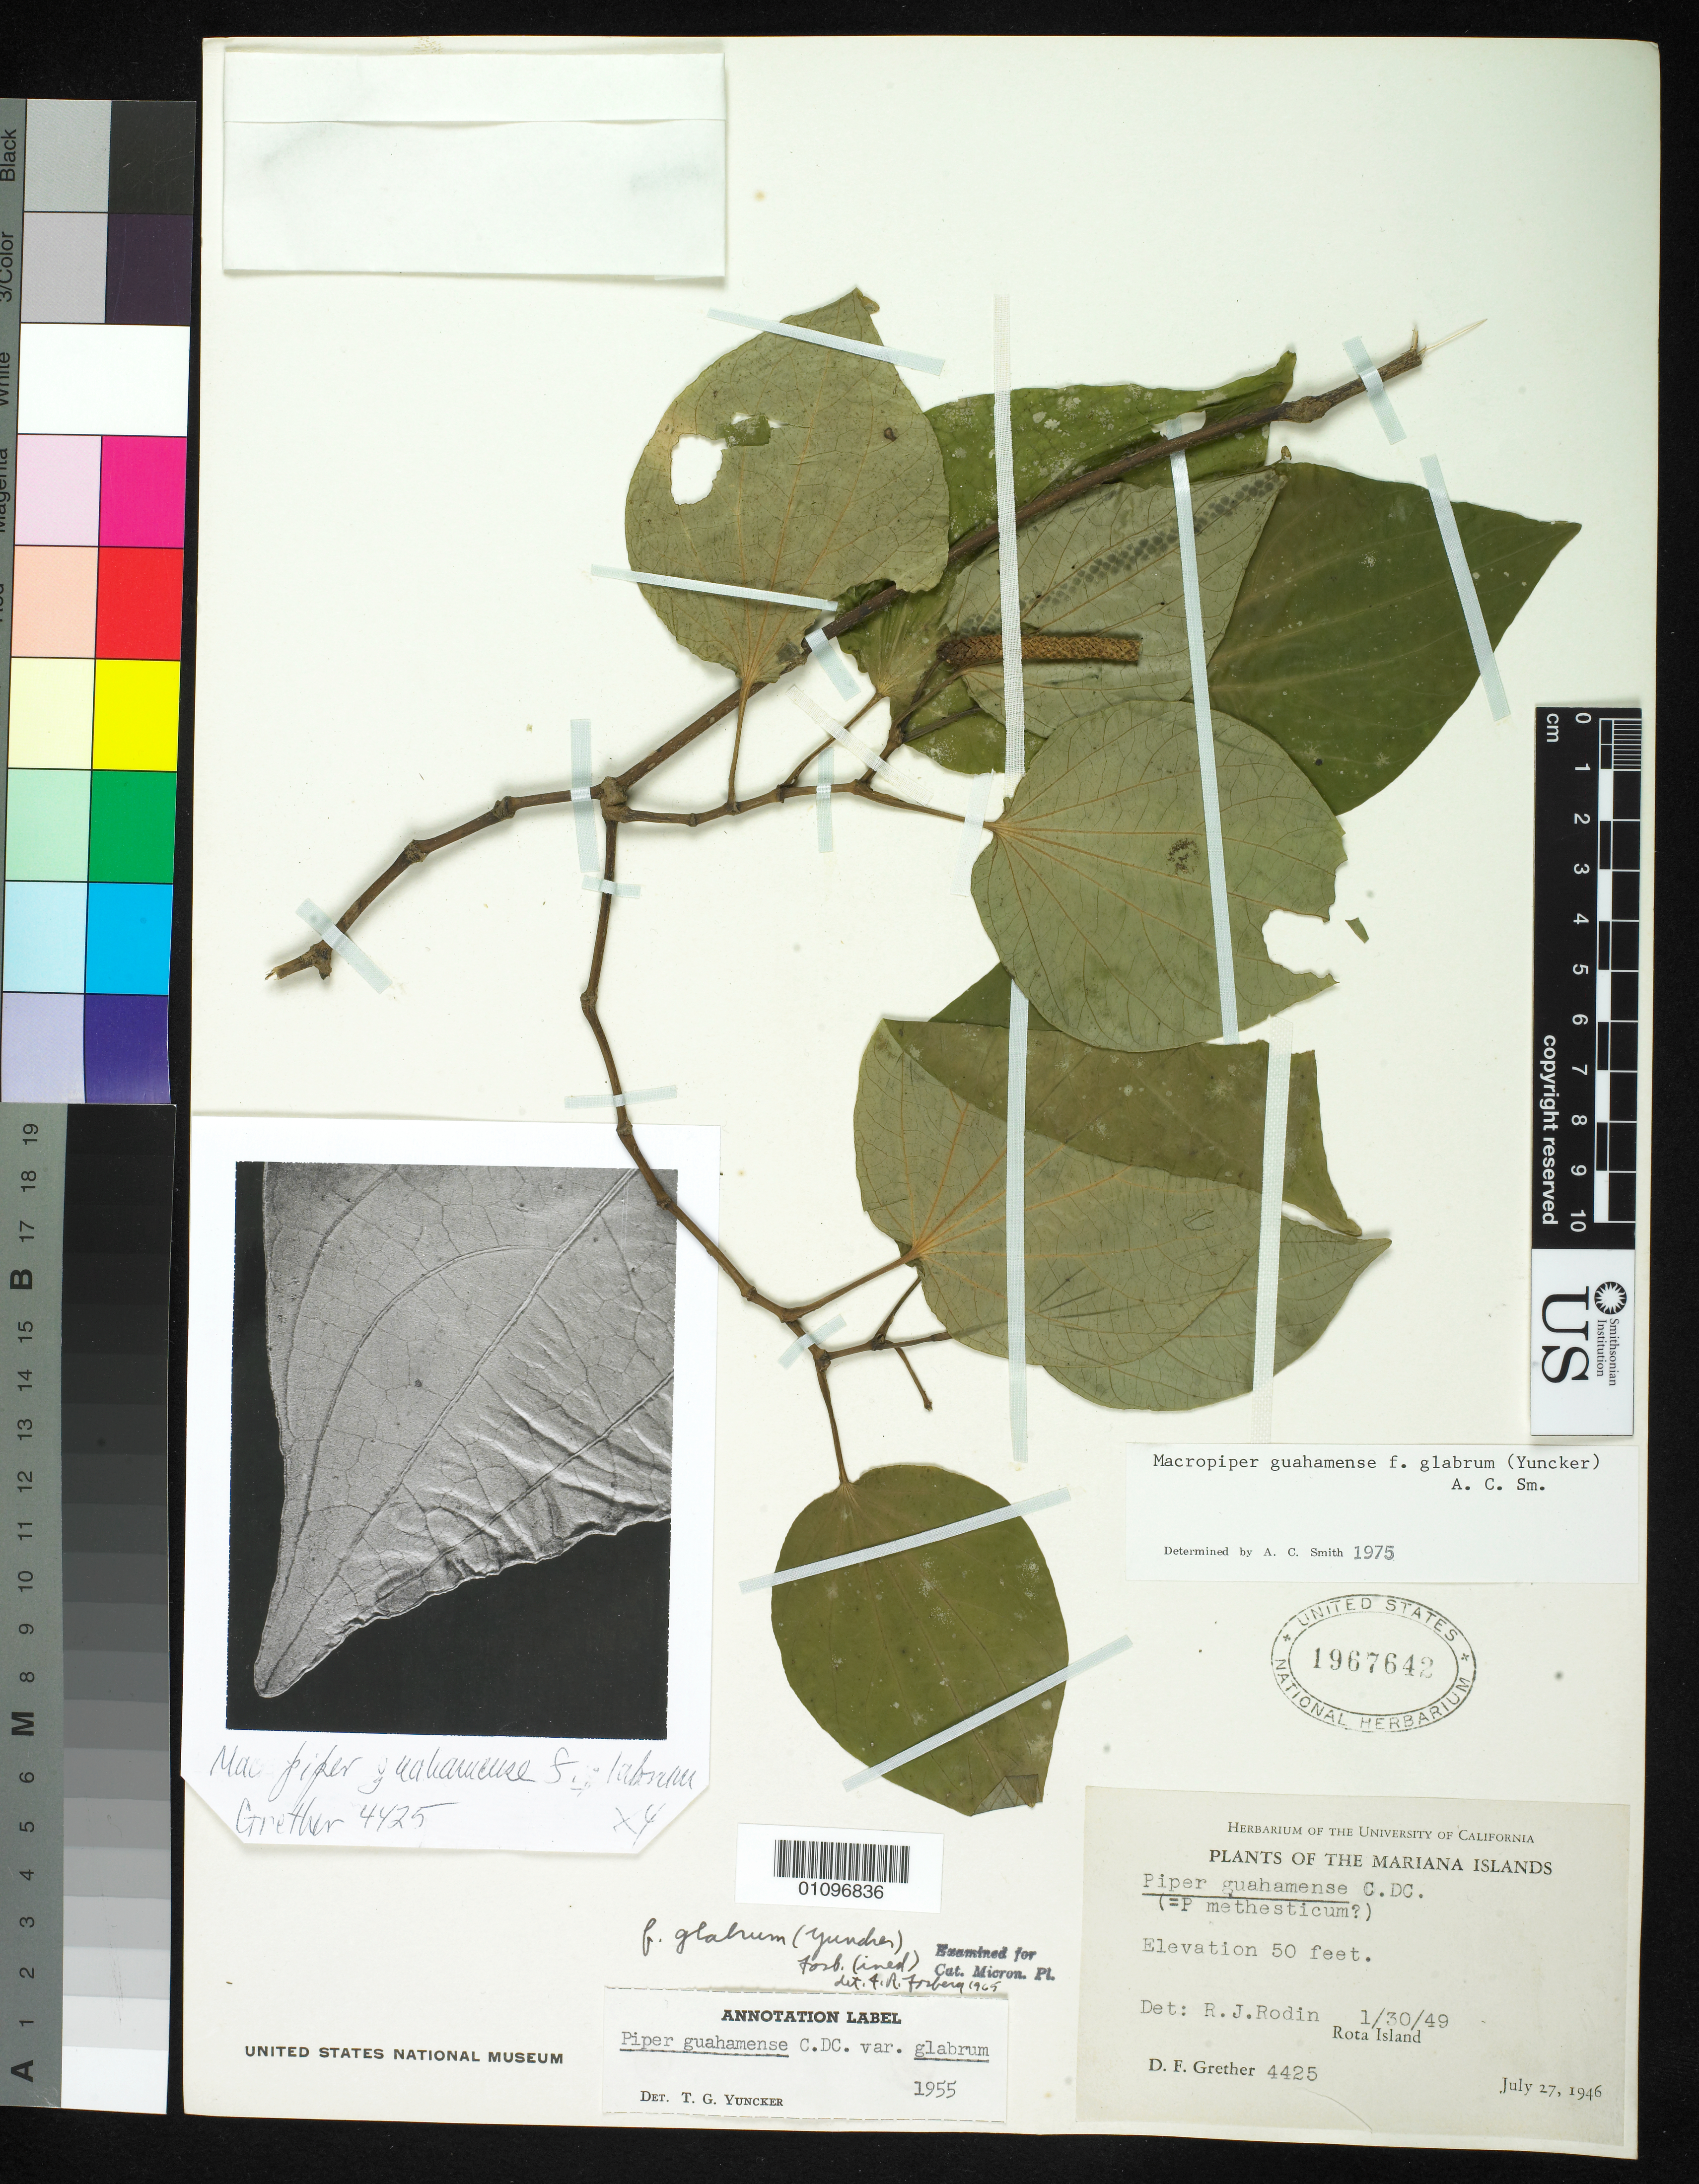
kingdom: Plantae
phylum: Tracheophyta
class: Magnoliopsida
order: Piperales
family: Piperaceae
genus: Piper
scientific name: Piper guahamense var. glabrum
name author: Yunck.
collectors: D. F. Grether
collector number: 4425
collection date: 1949-01-30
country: Northern Mariana Islands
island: Rota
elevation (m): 15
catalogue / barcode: US 1967642